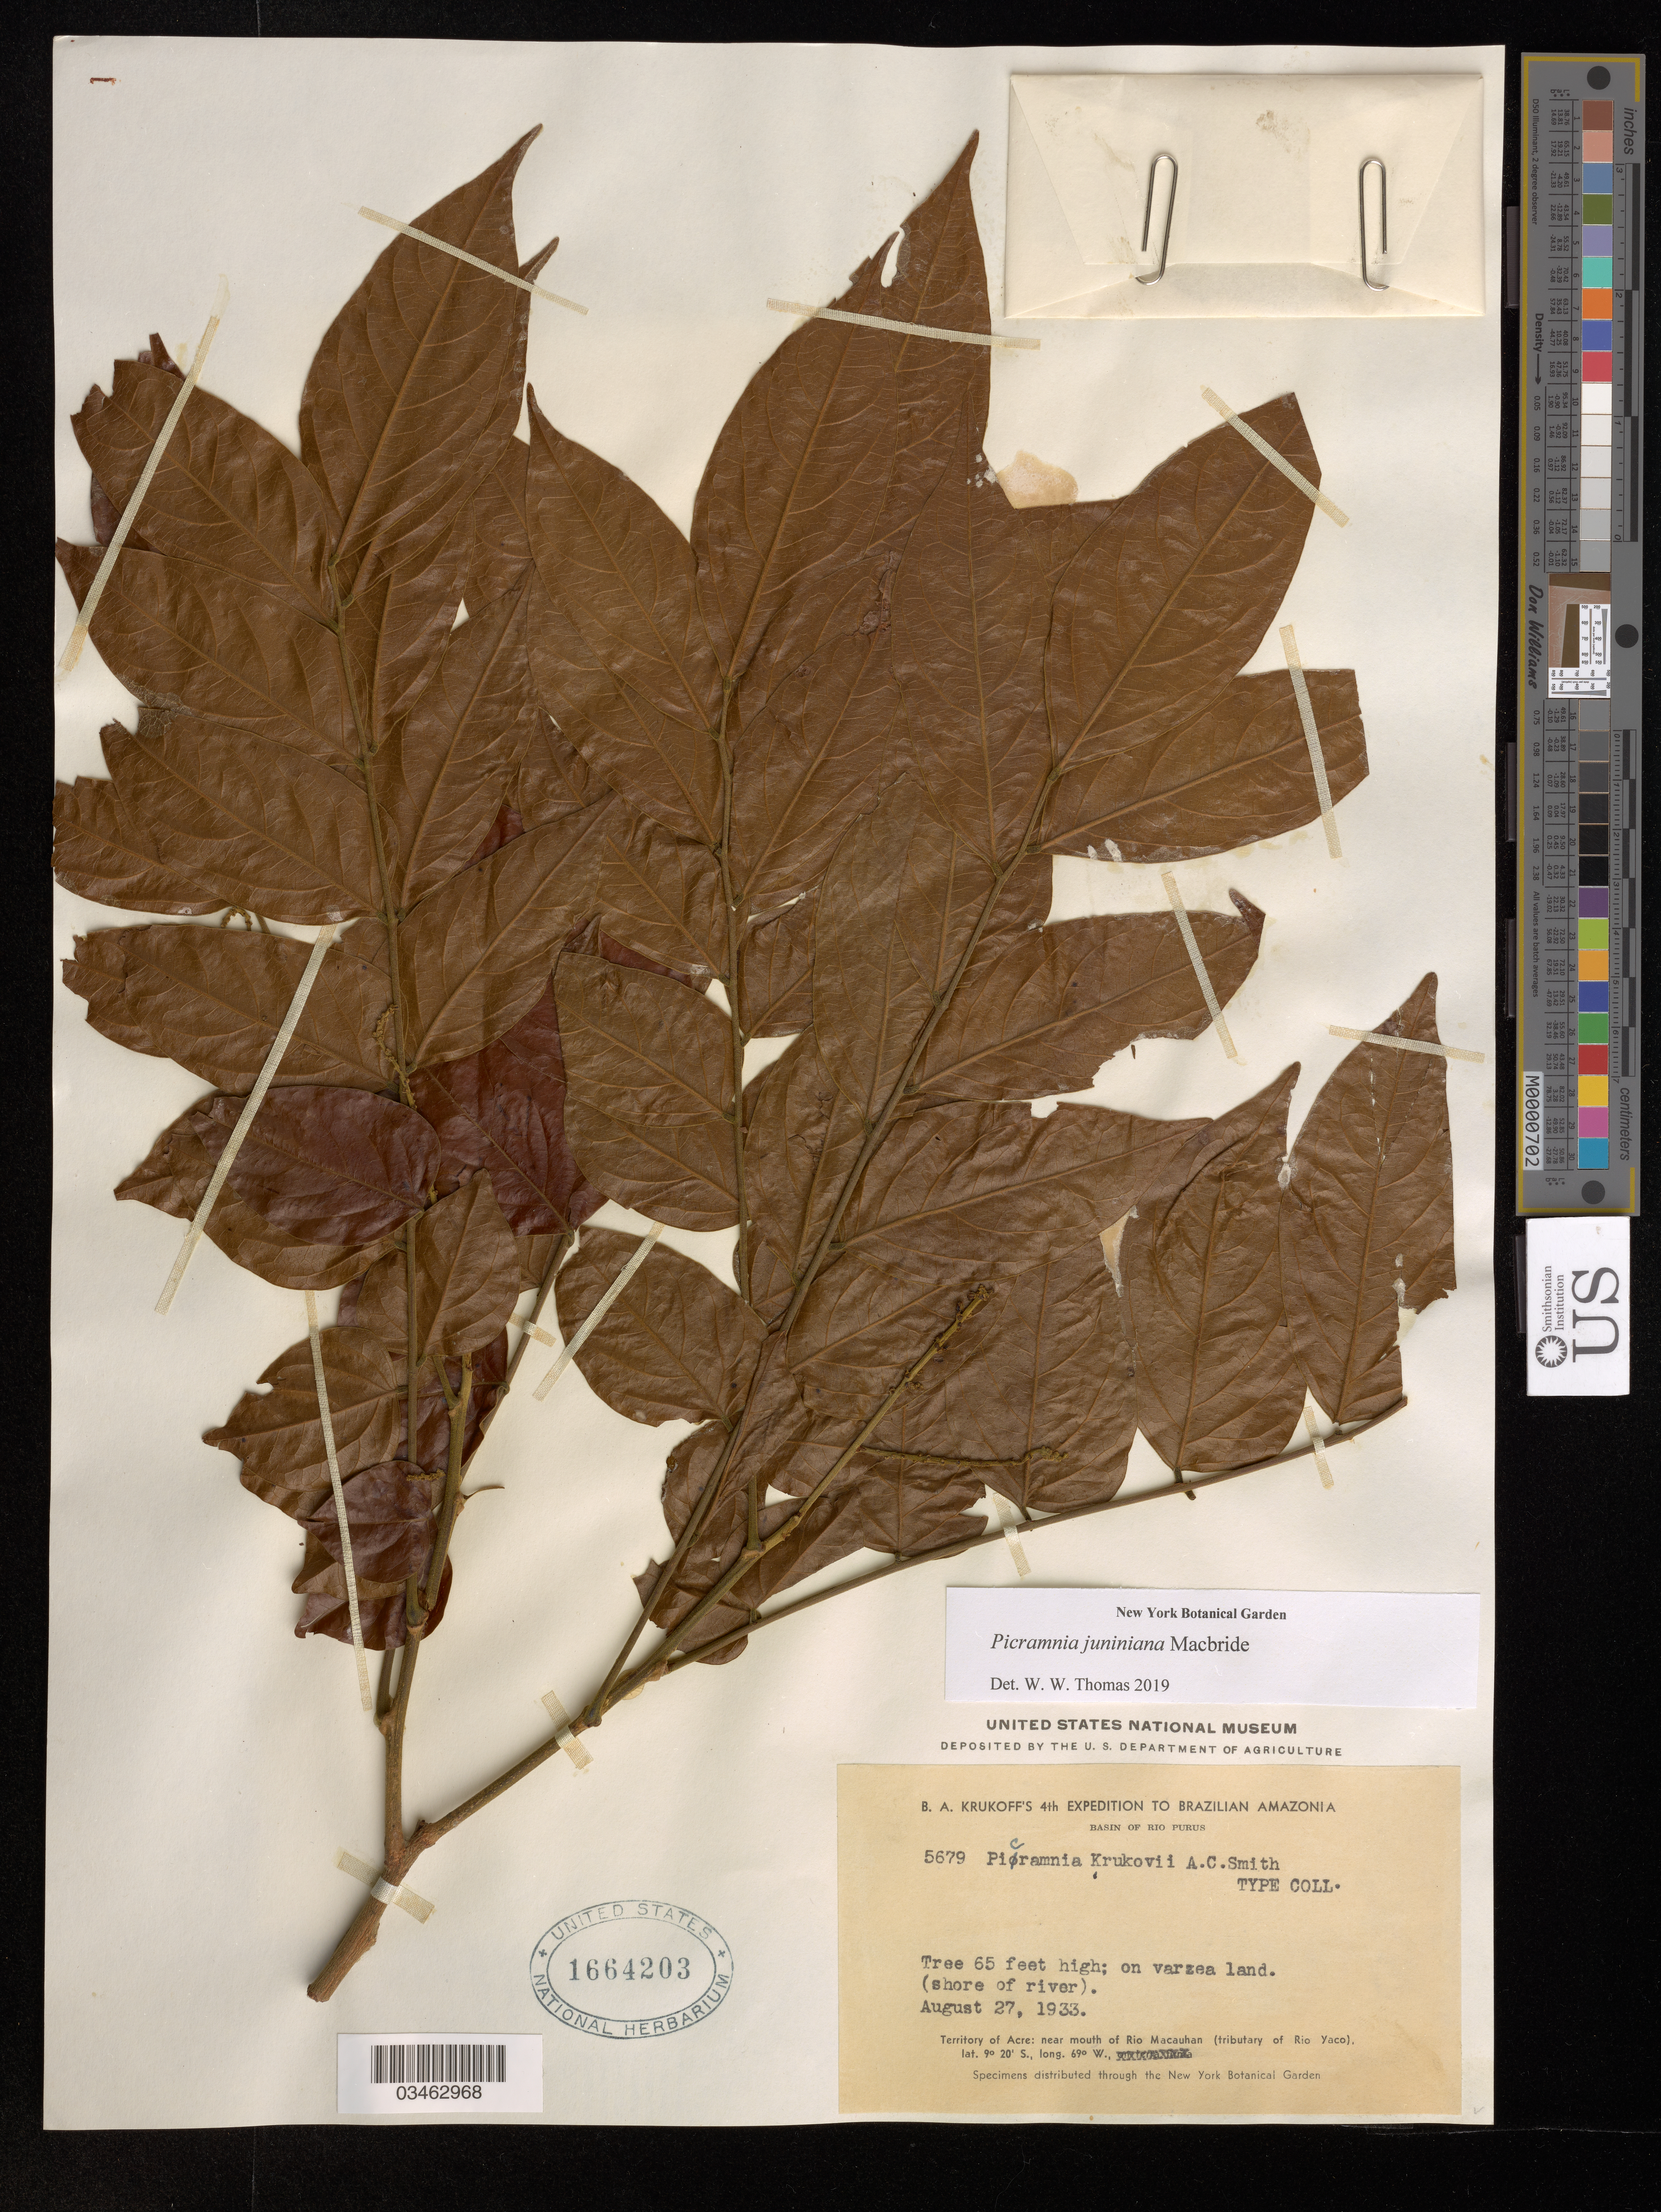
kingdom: Plantae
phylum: Tracheophyta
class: Magnoliopsida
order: Picramniales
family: Picramniaceae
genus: Picramnia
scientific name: Picramnia krukovii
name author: A.C. Sm.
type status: Isotype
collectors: B. A. Krukoff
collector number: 5679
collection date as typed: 27 Aug 1933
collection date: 1933-08-27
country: Brazil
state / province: Acre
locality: Basin of Rio Purus, near mouth of Rio Macauhan, tributary of Rio Yaco.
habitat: on varzea land (shore of river)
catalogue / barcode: US 1664203